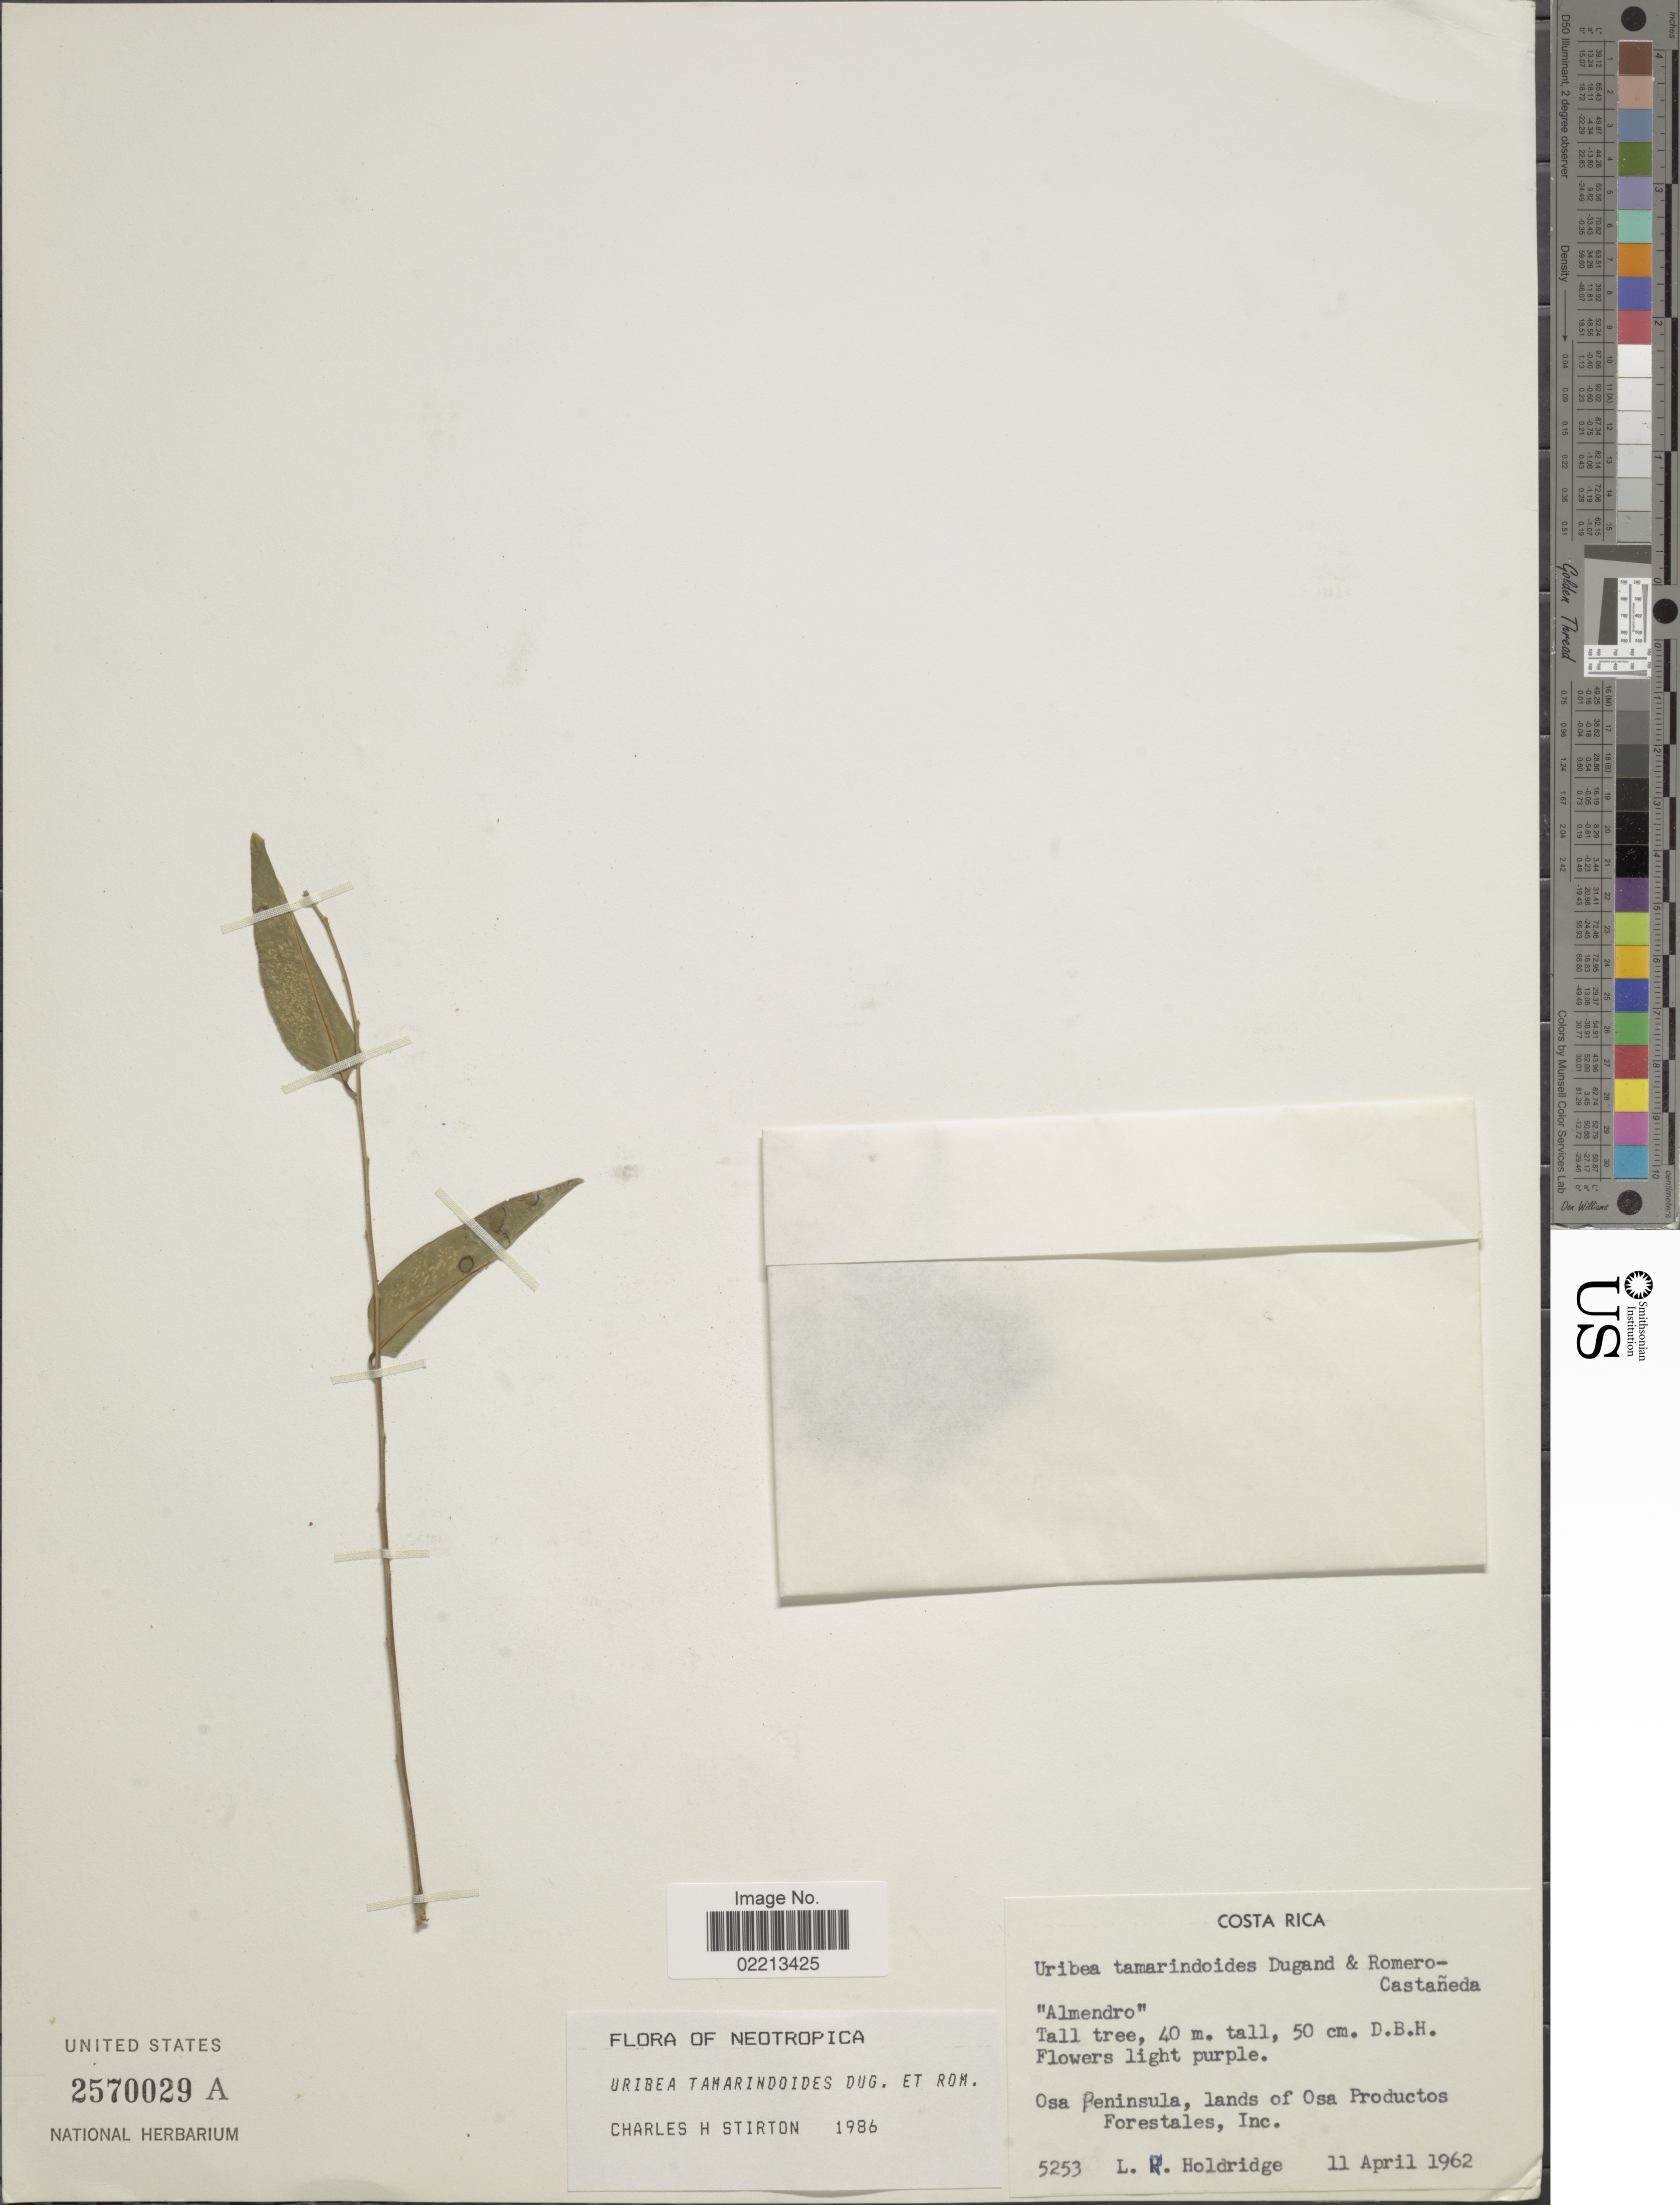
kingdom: Plantae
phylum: Tracheophyta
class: Magnoliopsida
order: Fabales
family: Fabaceae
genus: Uribea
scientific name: Uribea tamarindoides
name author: Dugand G. & Romero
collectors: L. Holdridge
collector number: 5253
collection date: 1962-04-11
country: Costa Rica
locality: Osa Peninsula, lands of Osa Productos Forestales, Inc.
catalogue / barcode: US 2570029A